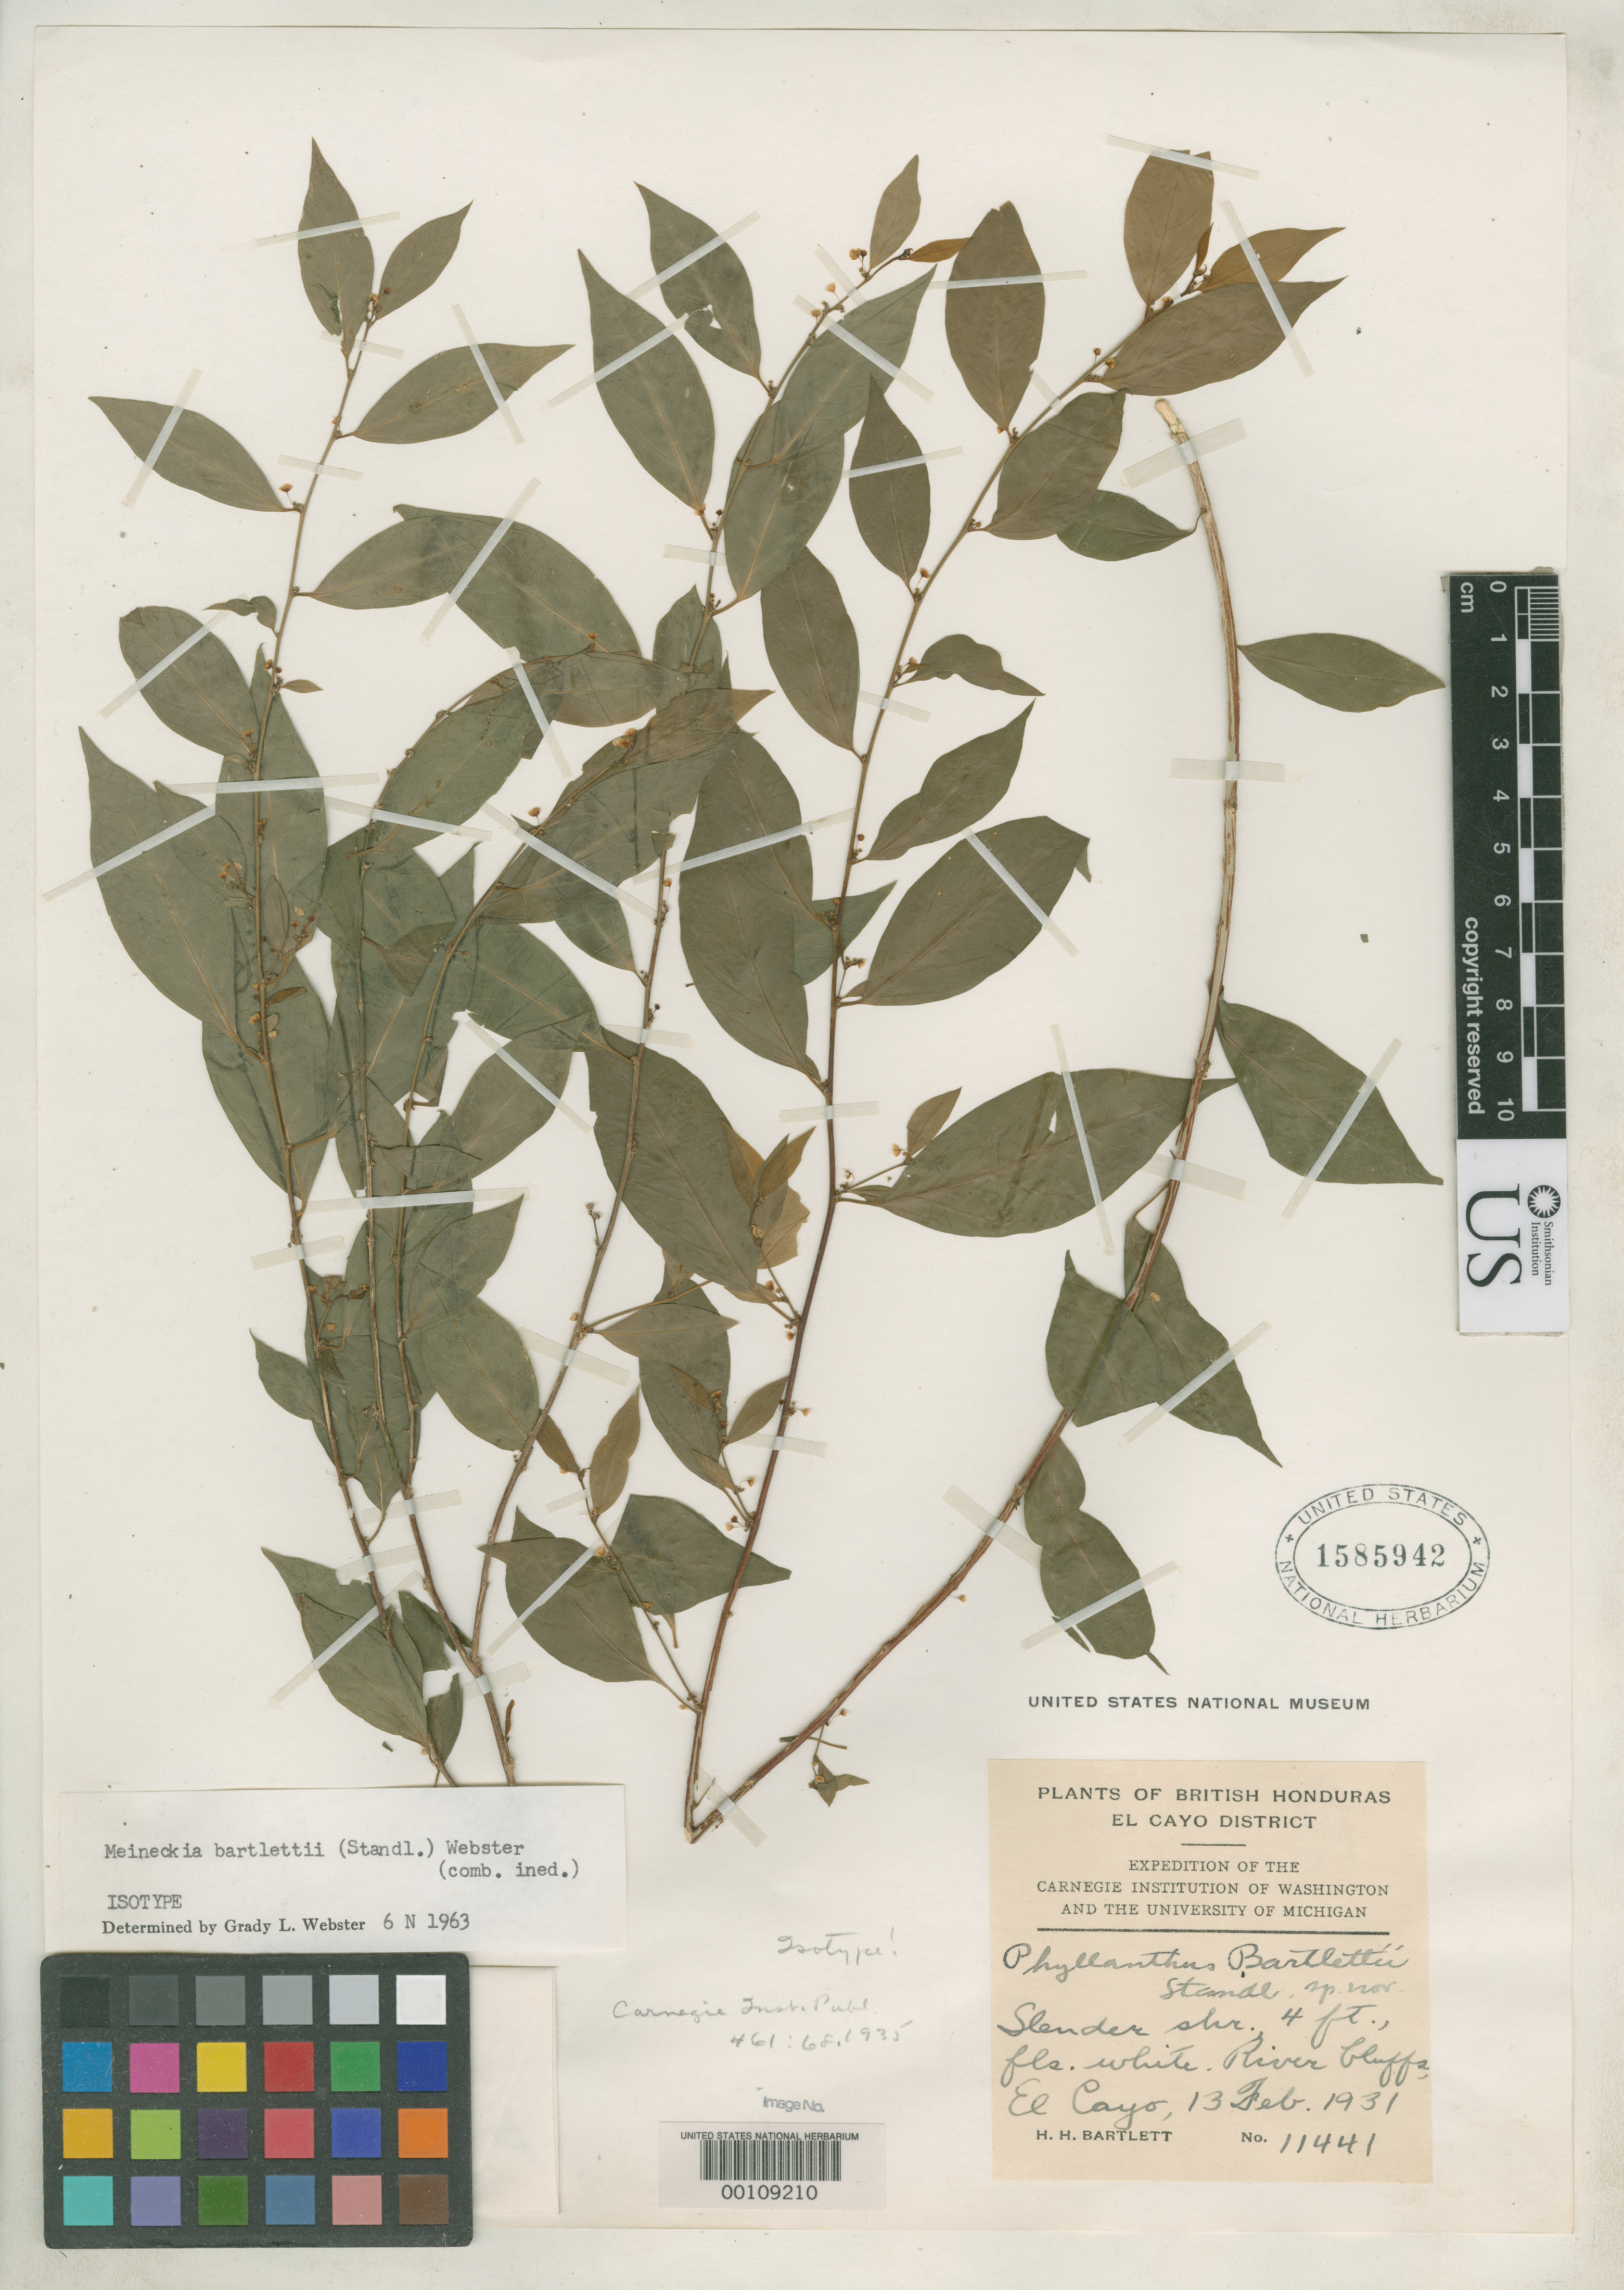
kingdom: Plantae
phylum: Tracheophyta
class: Magnoliopsida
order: Malpighiales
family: Phyllanthaceae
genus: Phyllanthus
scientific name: Phyllanthus bartlettii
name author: Standl.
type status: Isotype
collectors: H. H. Bartlett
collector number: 11441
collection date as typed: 13 Feb 1931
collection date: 1931-02-13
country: Belize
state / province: Cayo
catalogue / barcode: US 1585942